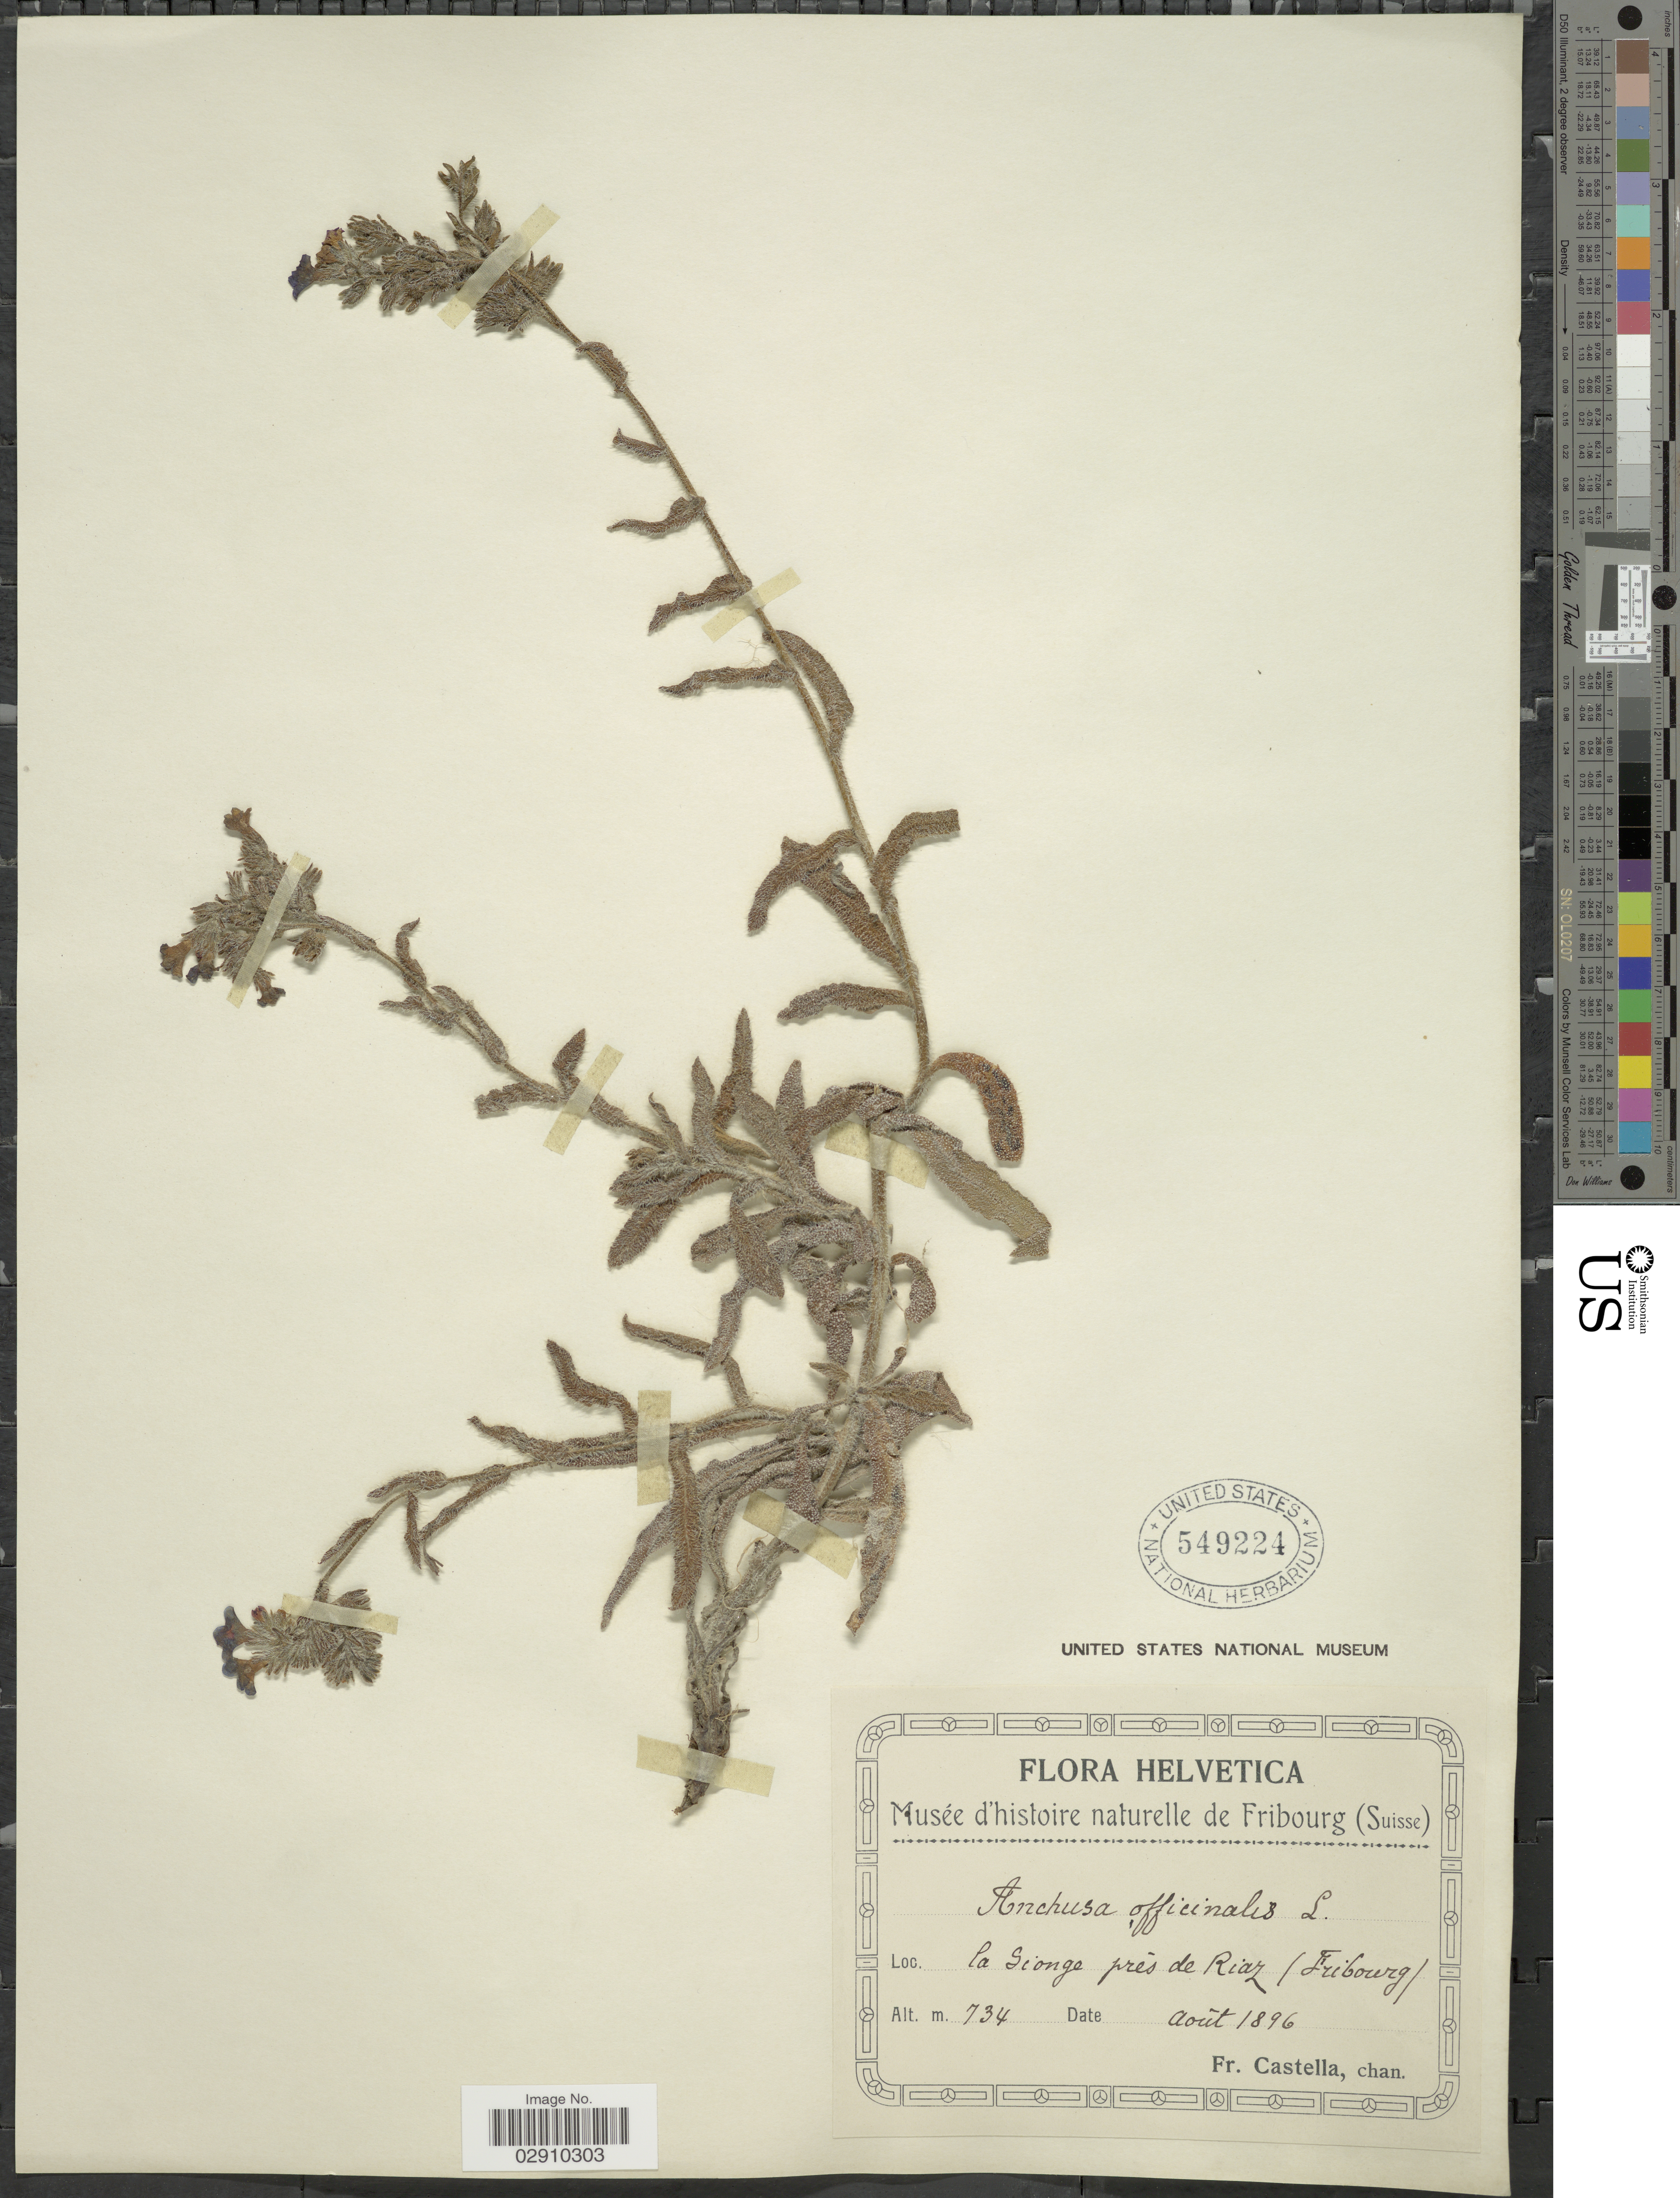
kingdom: Plantae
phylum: Tracheophyta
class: Magnoliopsida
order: Boraginales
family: Boraginaceae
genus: Anchusa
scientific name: Anchusa officinalis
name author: L.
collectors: Fr. Castella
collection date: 1896-08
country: Switzerland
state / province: Fribourg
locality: La Sionge prés de Riaz.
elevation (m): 734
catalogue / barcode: US 549224